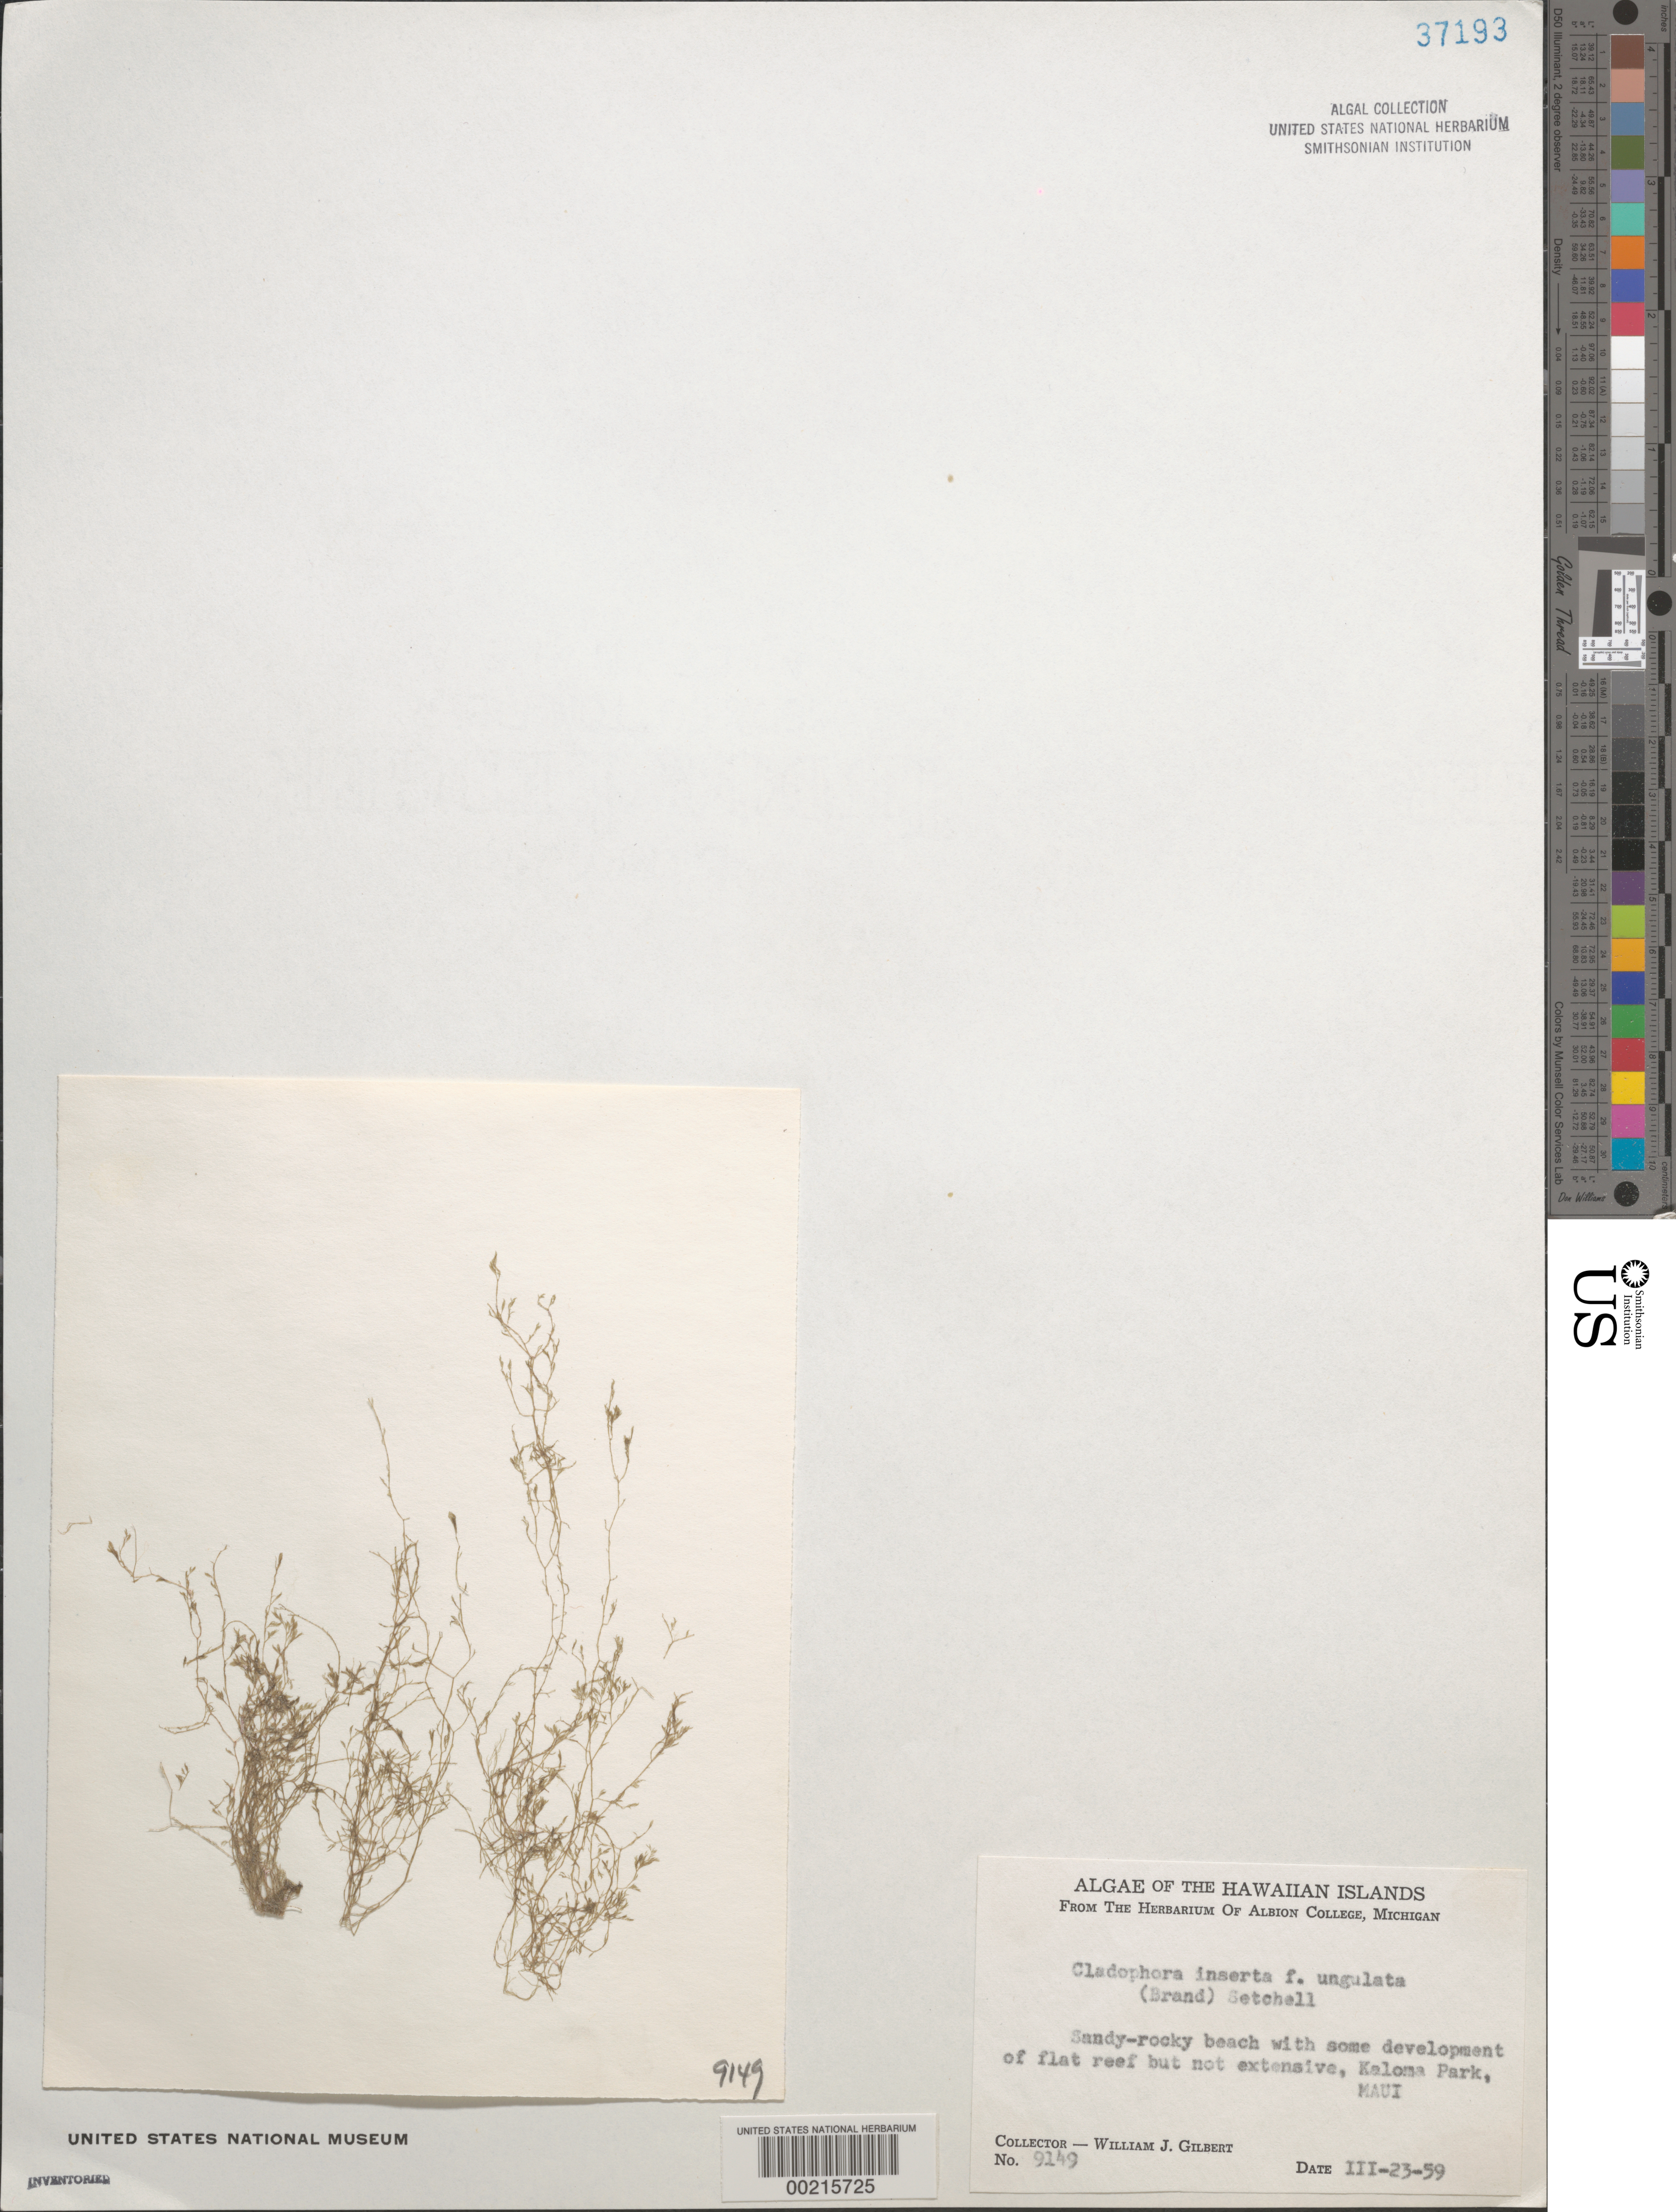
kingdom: Plantae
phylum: Chlorophyta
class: Ulvophyceae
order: Cladophorales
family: Cladophoraceae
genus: Cladophora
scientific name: Cladophora vagabunda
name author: (L.) C. Hoek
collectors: W. J. Gilbert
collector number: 9149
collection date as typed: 23 Mar 1959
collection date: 1959-03-23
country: United States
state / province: Hawaii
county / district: Maui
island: Maui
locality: Kalama Park (Kaloma Park)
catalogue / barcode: US 37193